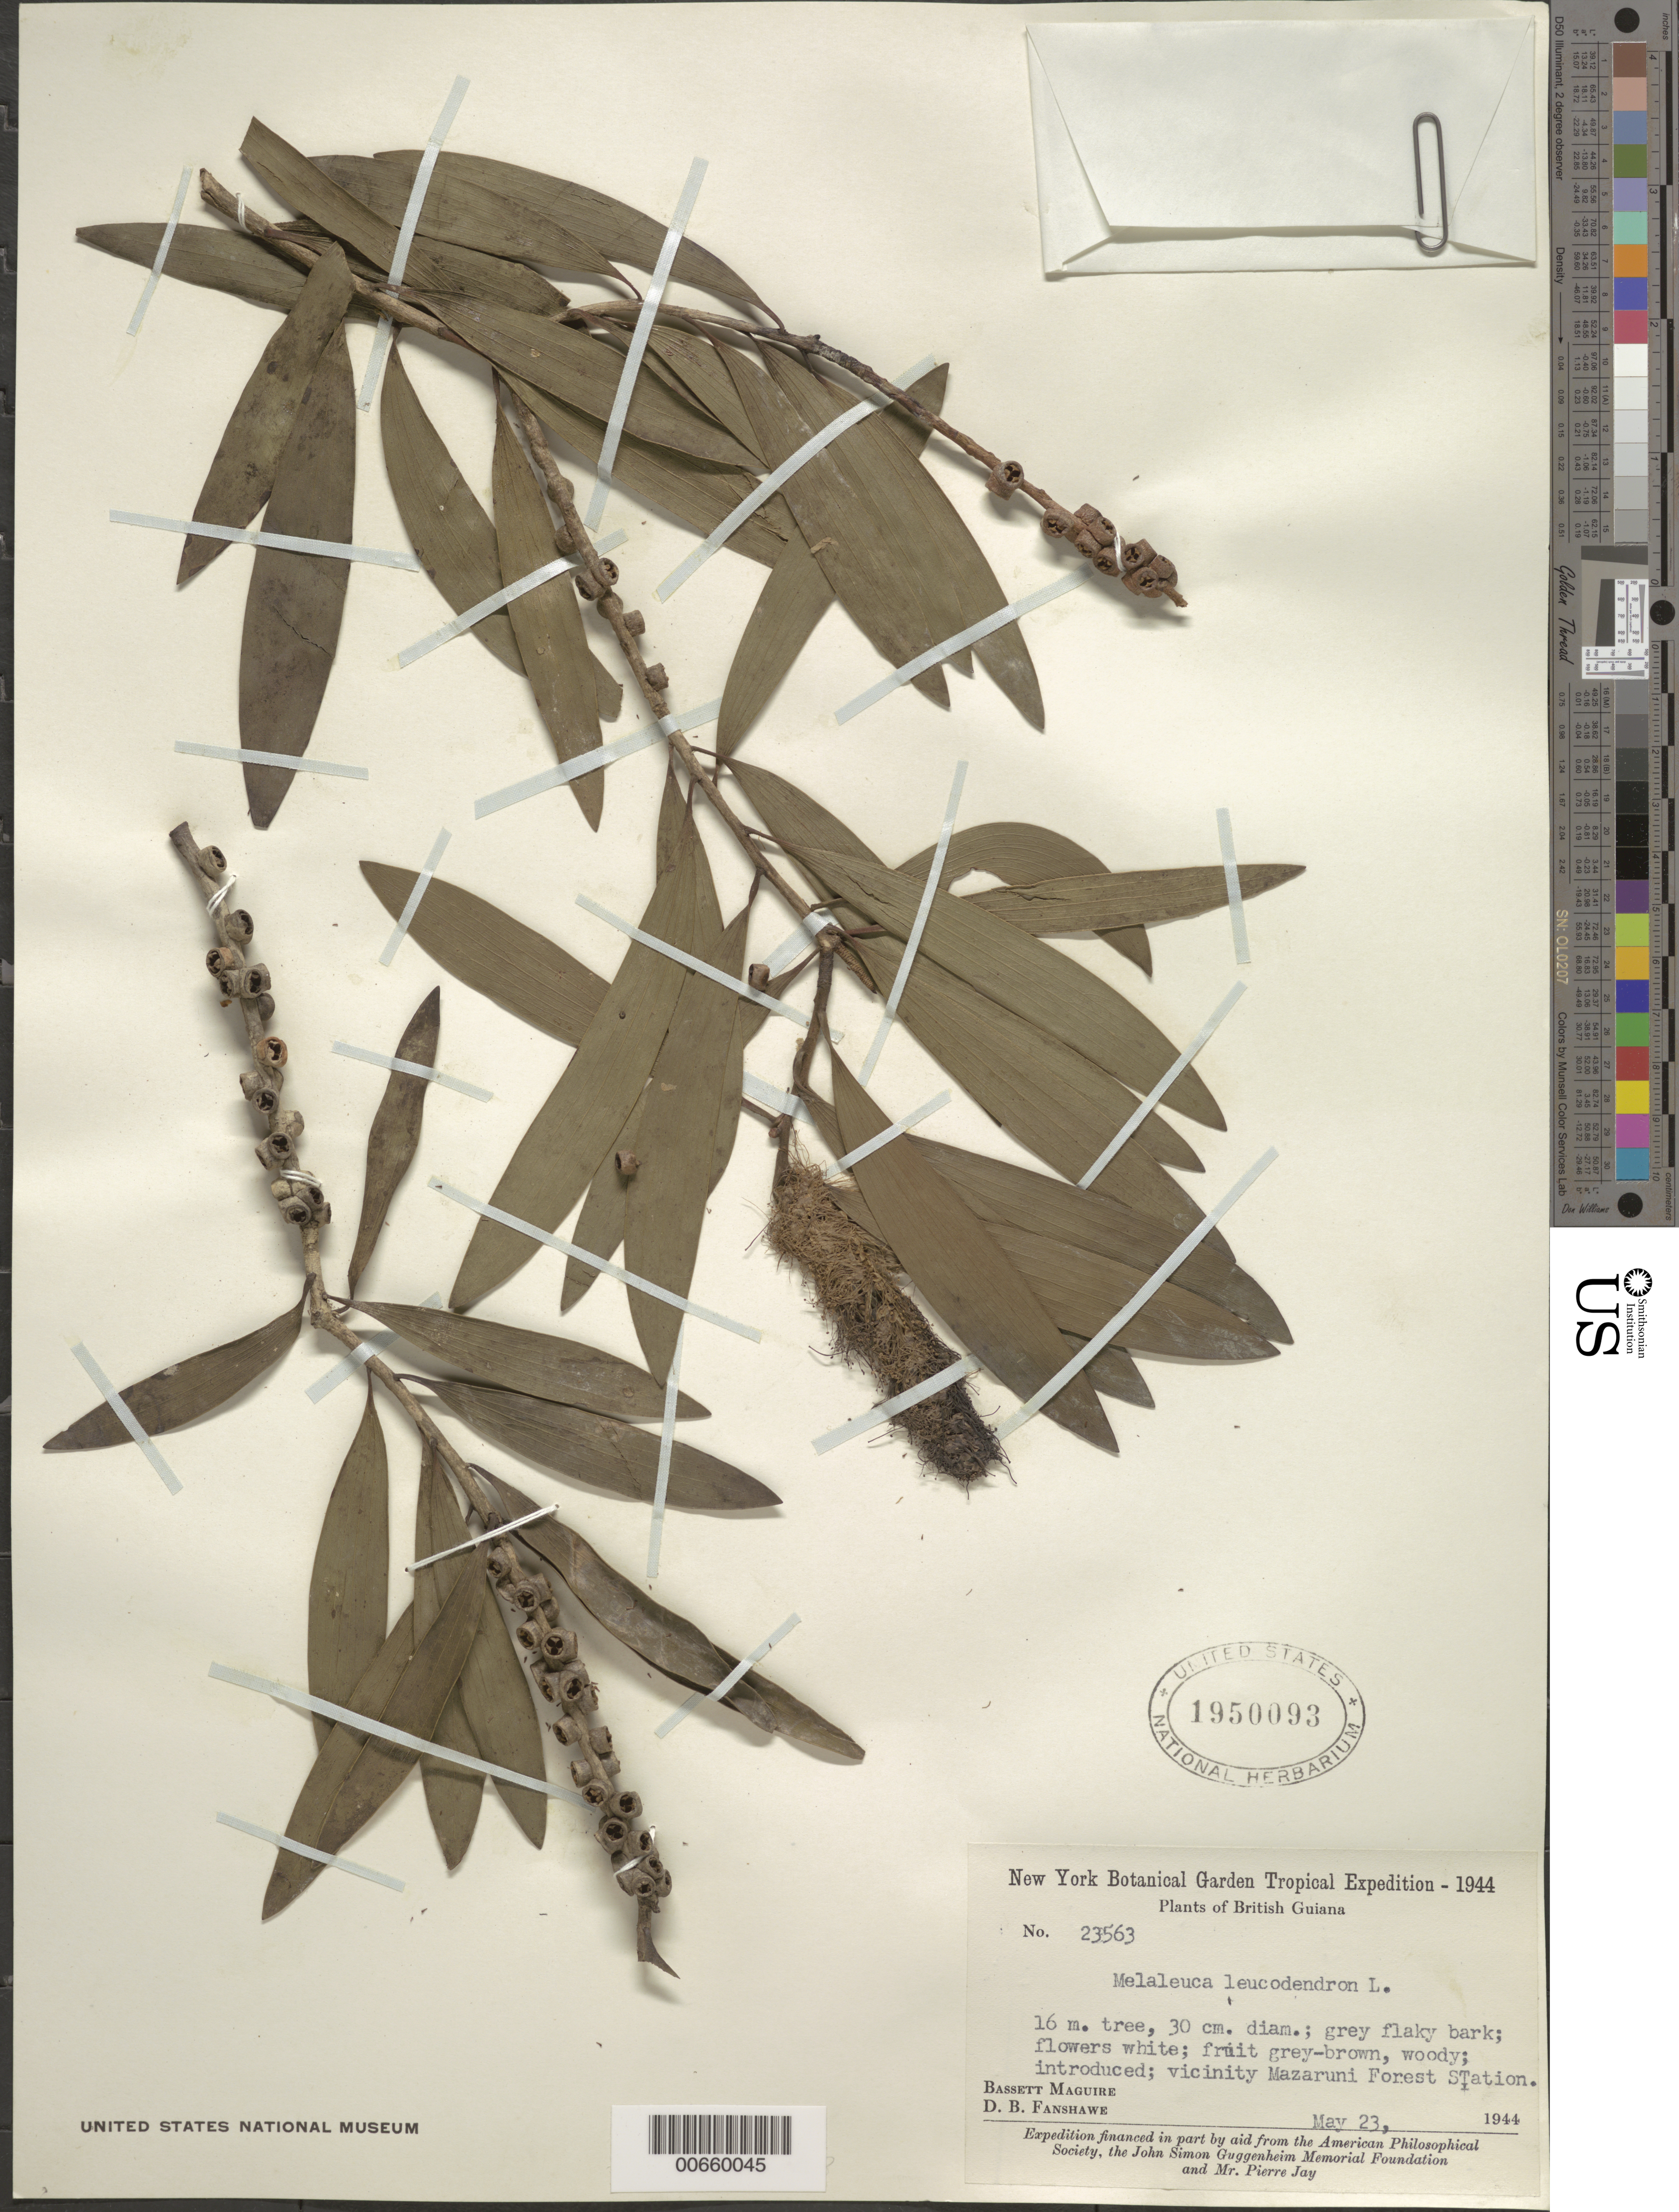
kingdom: Plantae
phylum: Tracheophyta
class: Magnoliopsida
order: Myrtales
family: Myrtaceae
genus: Melaleuca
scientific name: Melaleuca leucadendra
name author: (L.) L.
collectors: B. Maguire & D. B. Fanshawe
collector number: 23563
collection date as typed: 23-May-44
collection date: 1944-05-23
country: Guyana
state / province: Cuyuni-Mazaruni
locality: Mazaruni Forest Station, vic.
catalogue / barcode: US 1950093